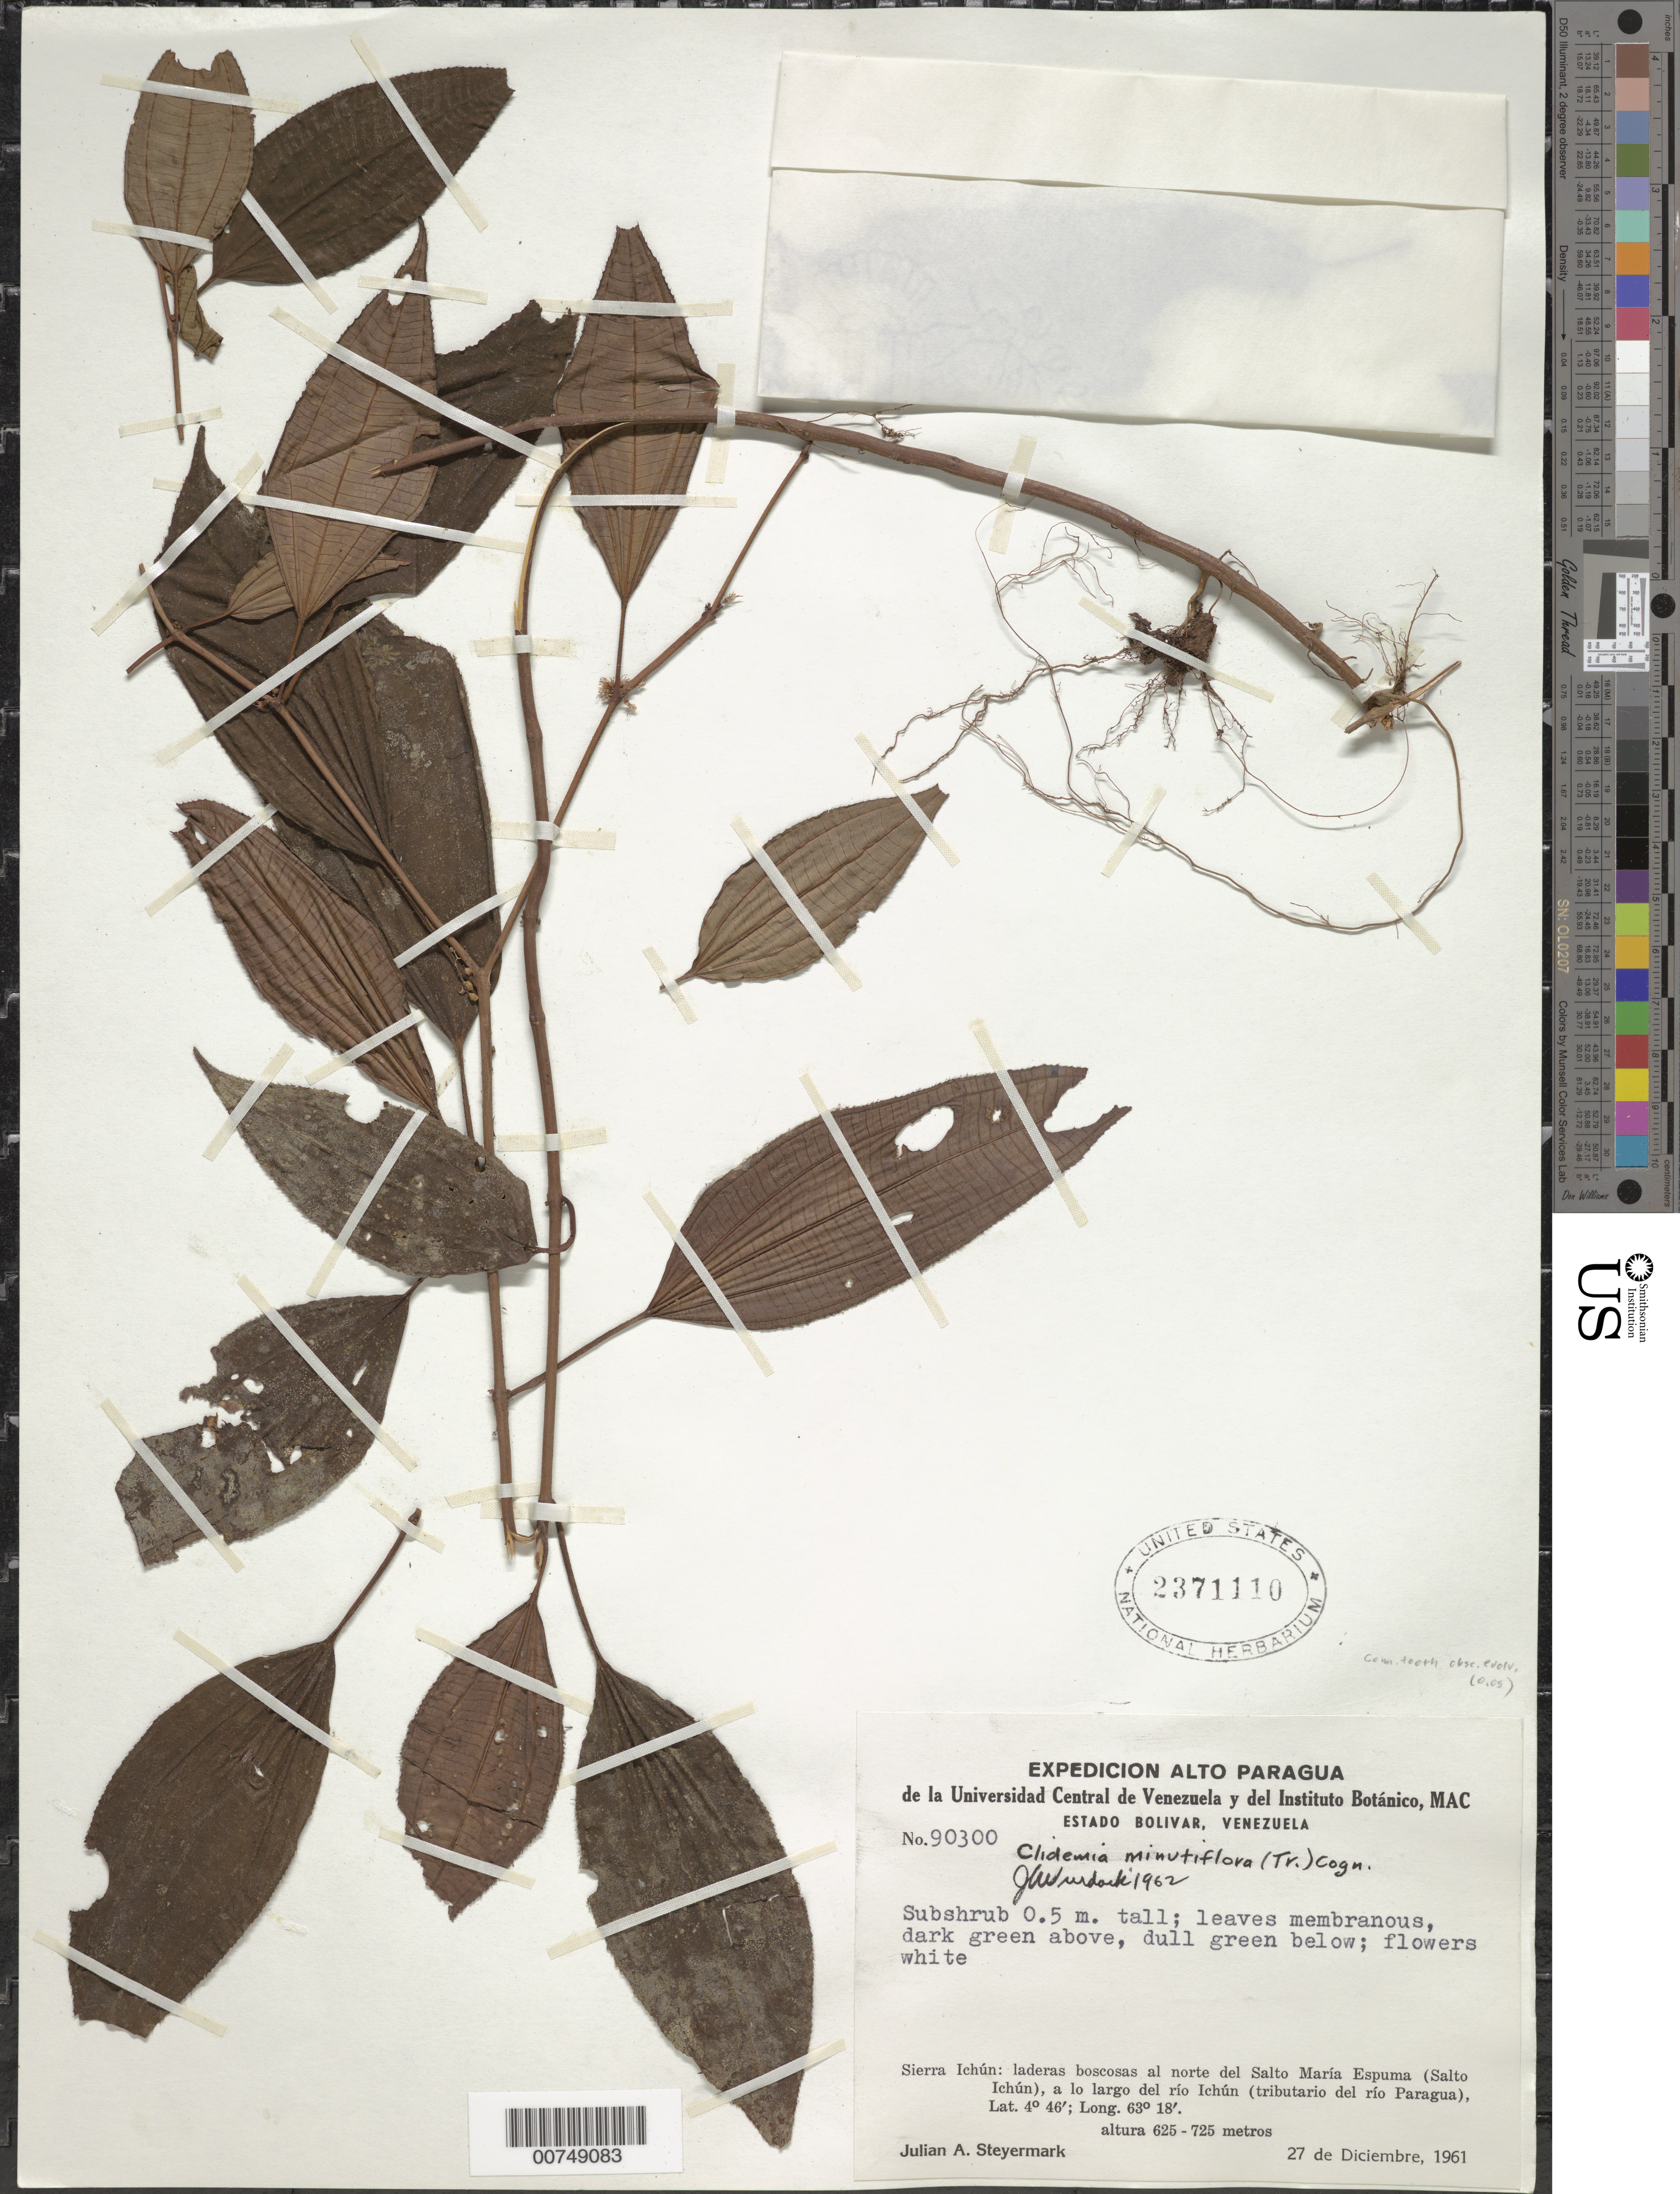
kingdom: Plantae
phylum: Tracheophyta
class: Magnoliopsida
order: Myrtales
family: Melastomataceae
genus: Clidemia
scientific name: Clidemia minutiflora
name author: (Triana) Cogn.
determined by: Wurdack, John J., (US), US (UNITED STATES)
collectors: J. Steyermark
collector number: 90300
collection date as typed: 27-Dec-61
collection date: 1961-12-27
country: Venezuela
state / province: Bolívar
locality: Sierra Ichún, N del Salto María Espuma (Salto Ichún) del Río Ichún (tributary of río Paragua)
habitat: Laderas boscosas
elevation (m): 625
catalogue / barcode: US 2371110